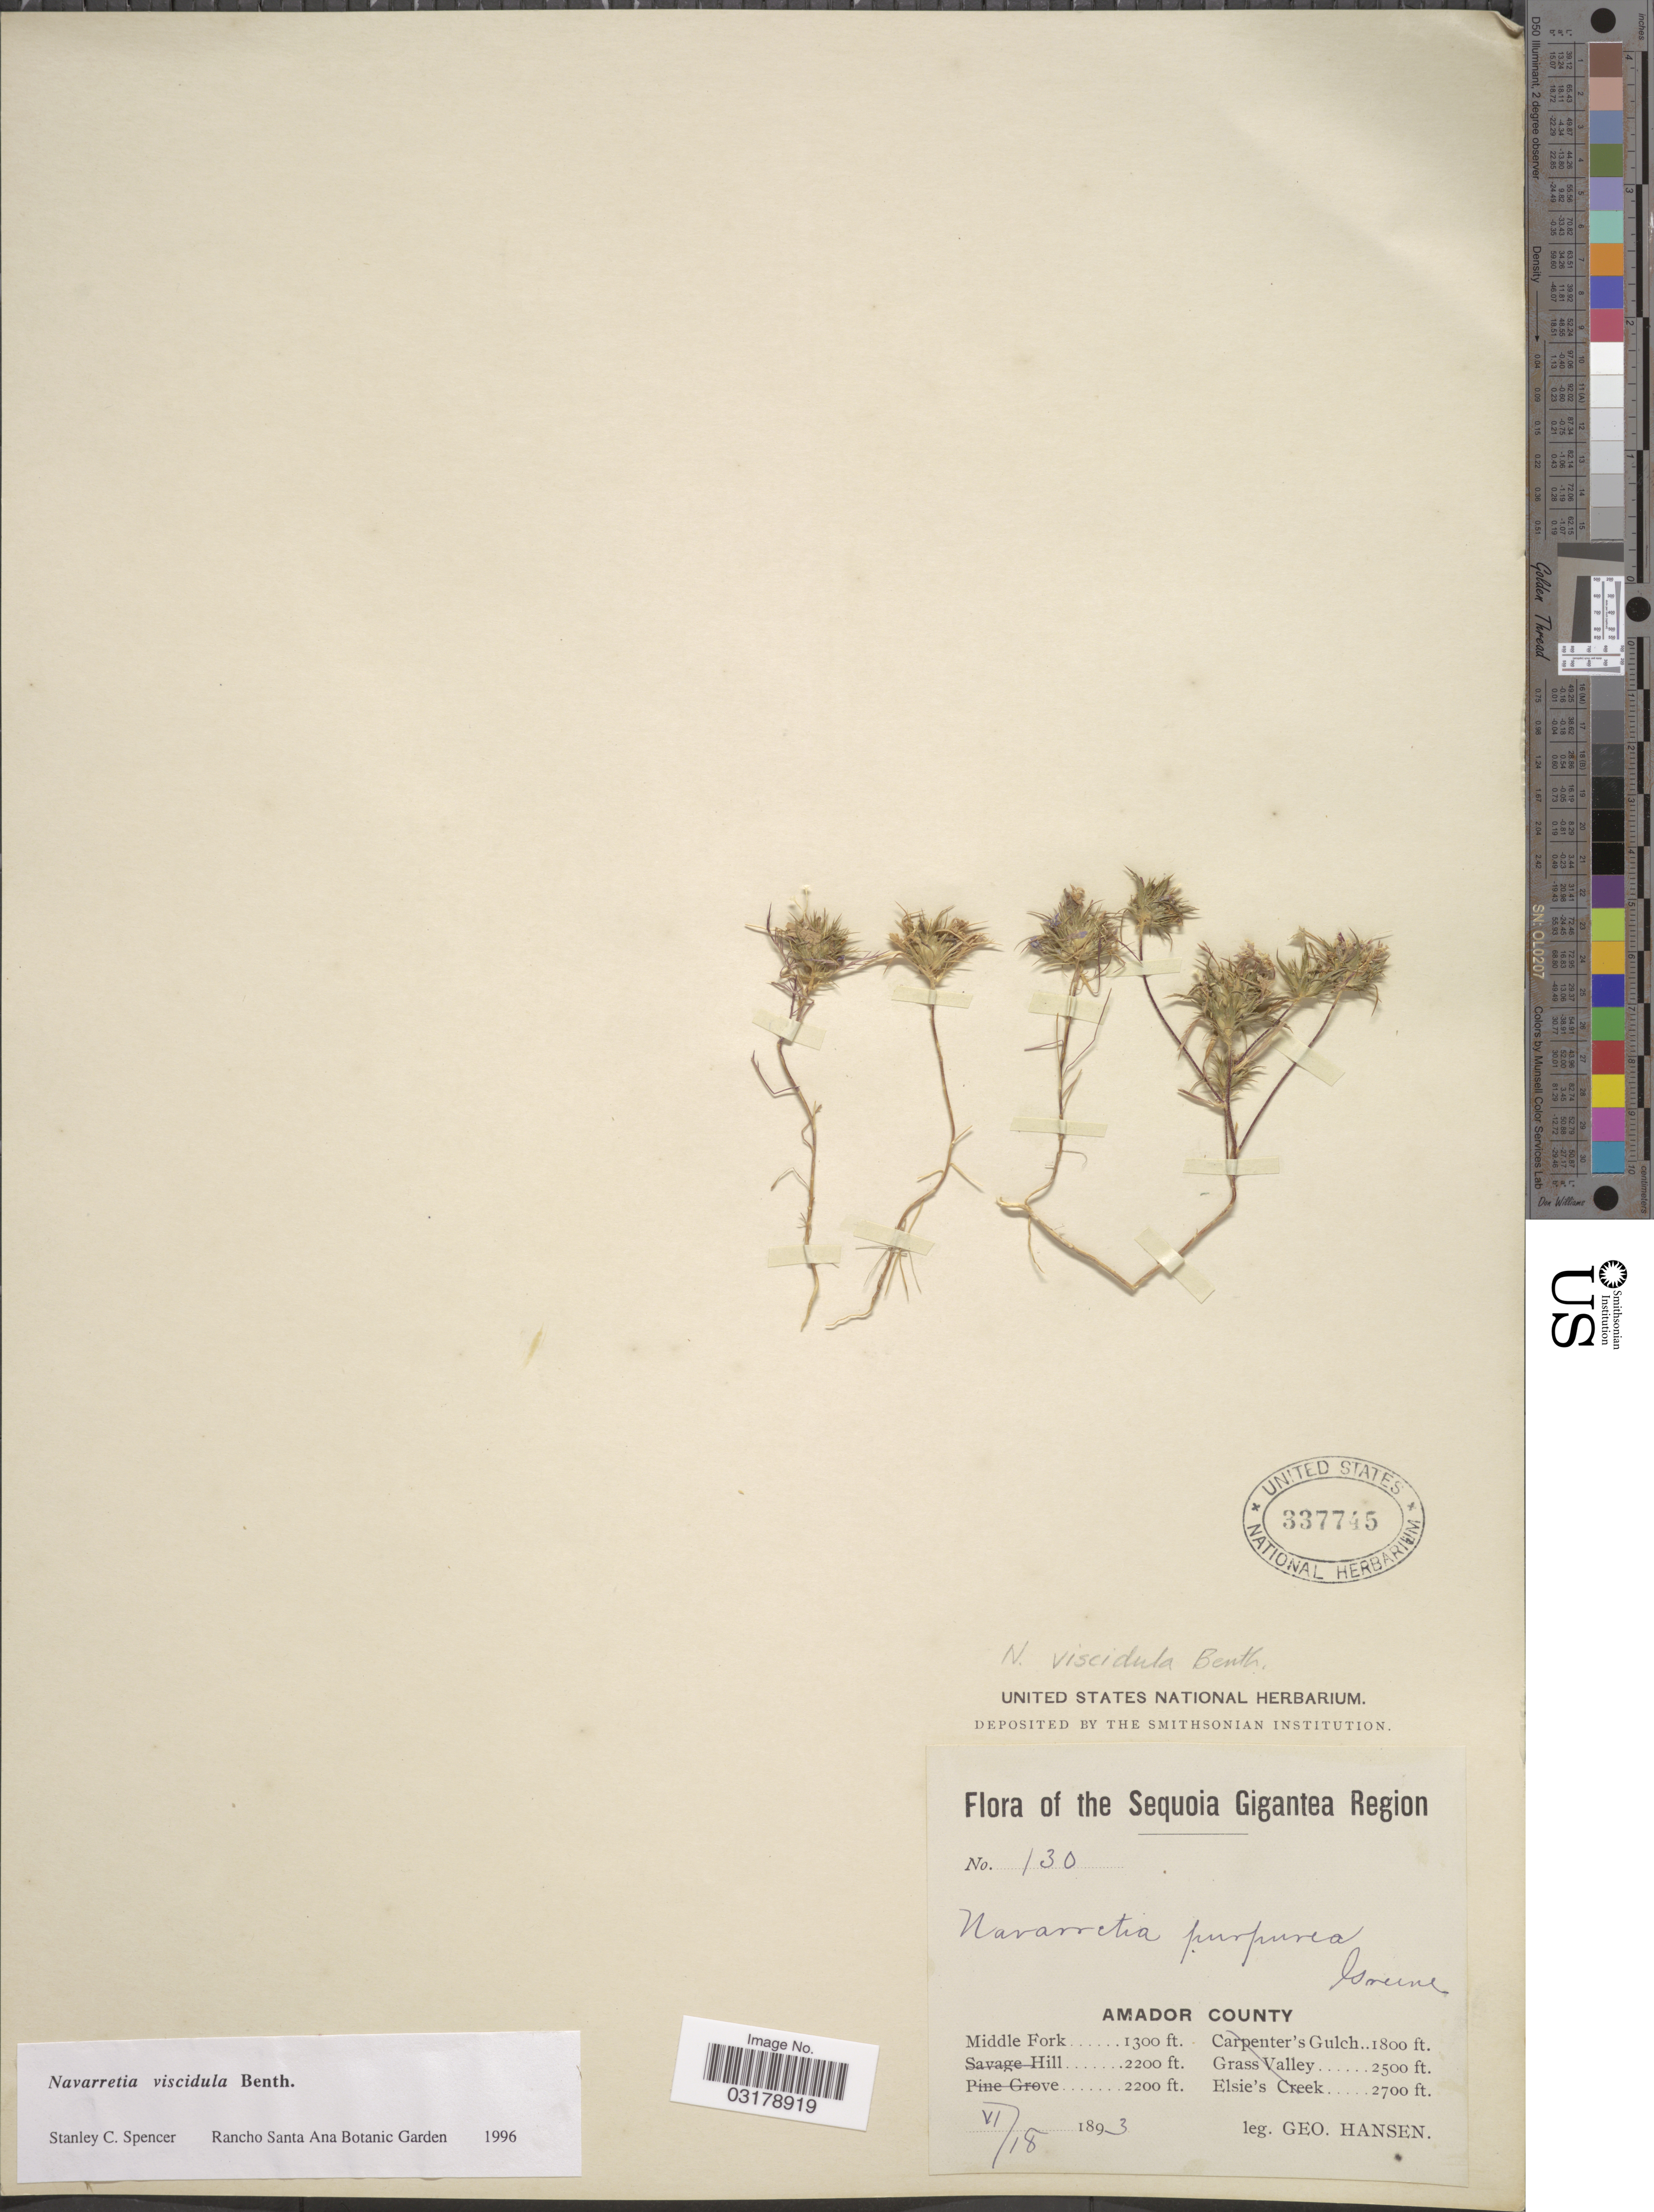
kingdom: Plantae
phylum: Tracheophyta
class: Magnoliopsida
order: Ericales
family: Polemoniaceae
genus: Navarretia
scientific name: Navarretia viscidula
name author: Benth.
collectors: G. Hansen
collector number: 130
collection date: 1893-06-18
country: United States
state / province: California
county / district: Amador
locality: Sequoia Gigantea Region. Amador County. Middle Fork.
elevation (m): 396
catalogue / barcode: US 337745